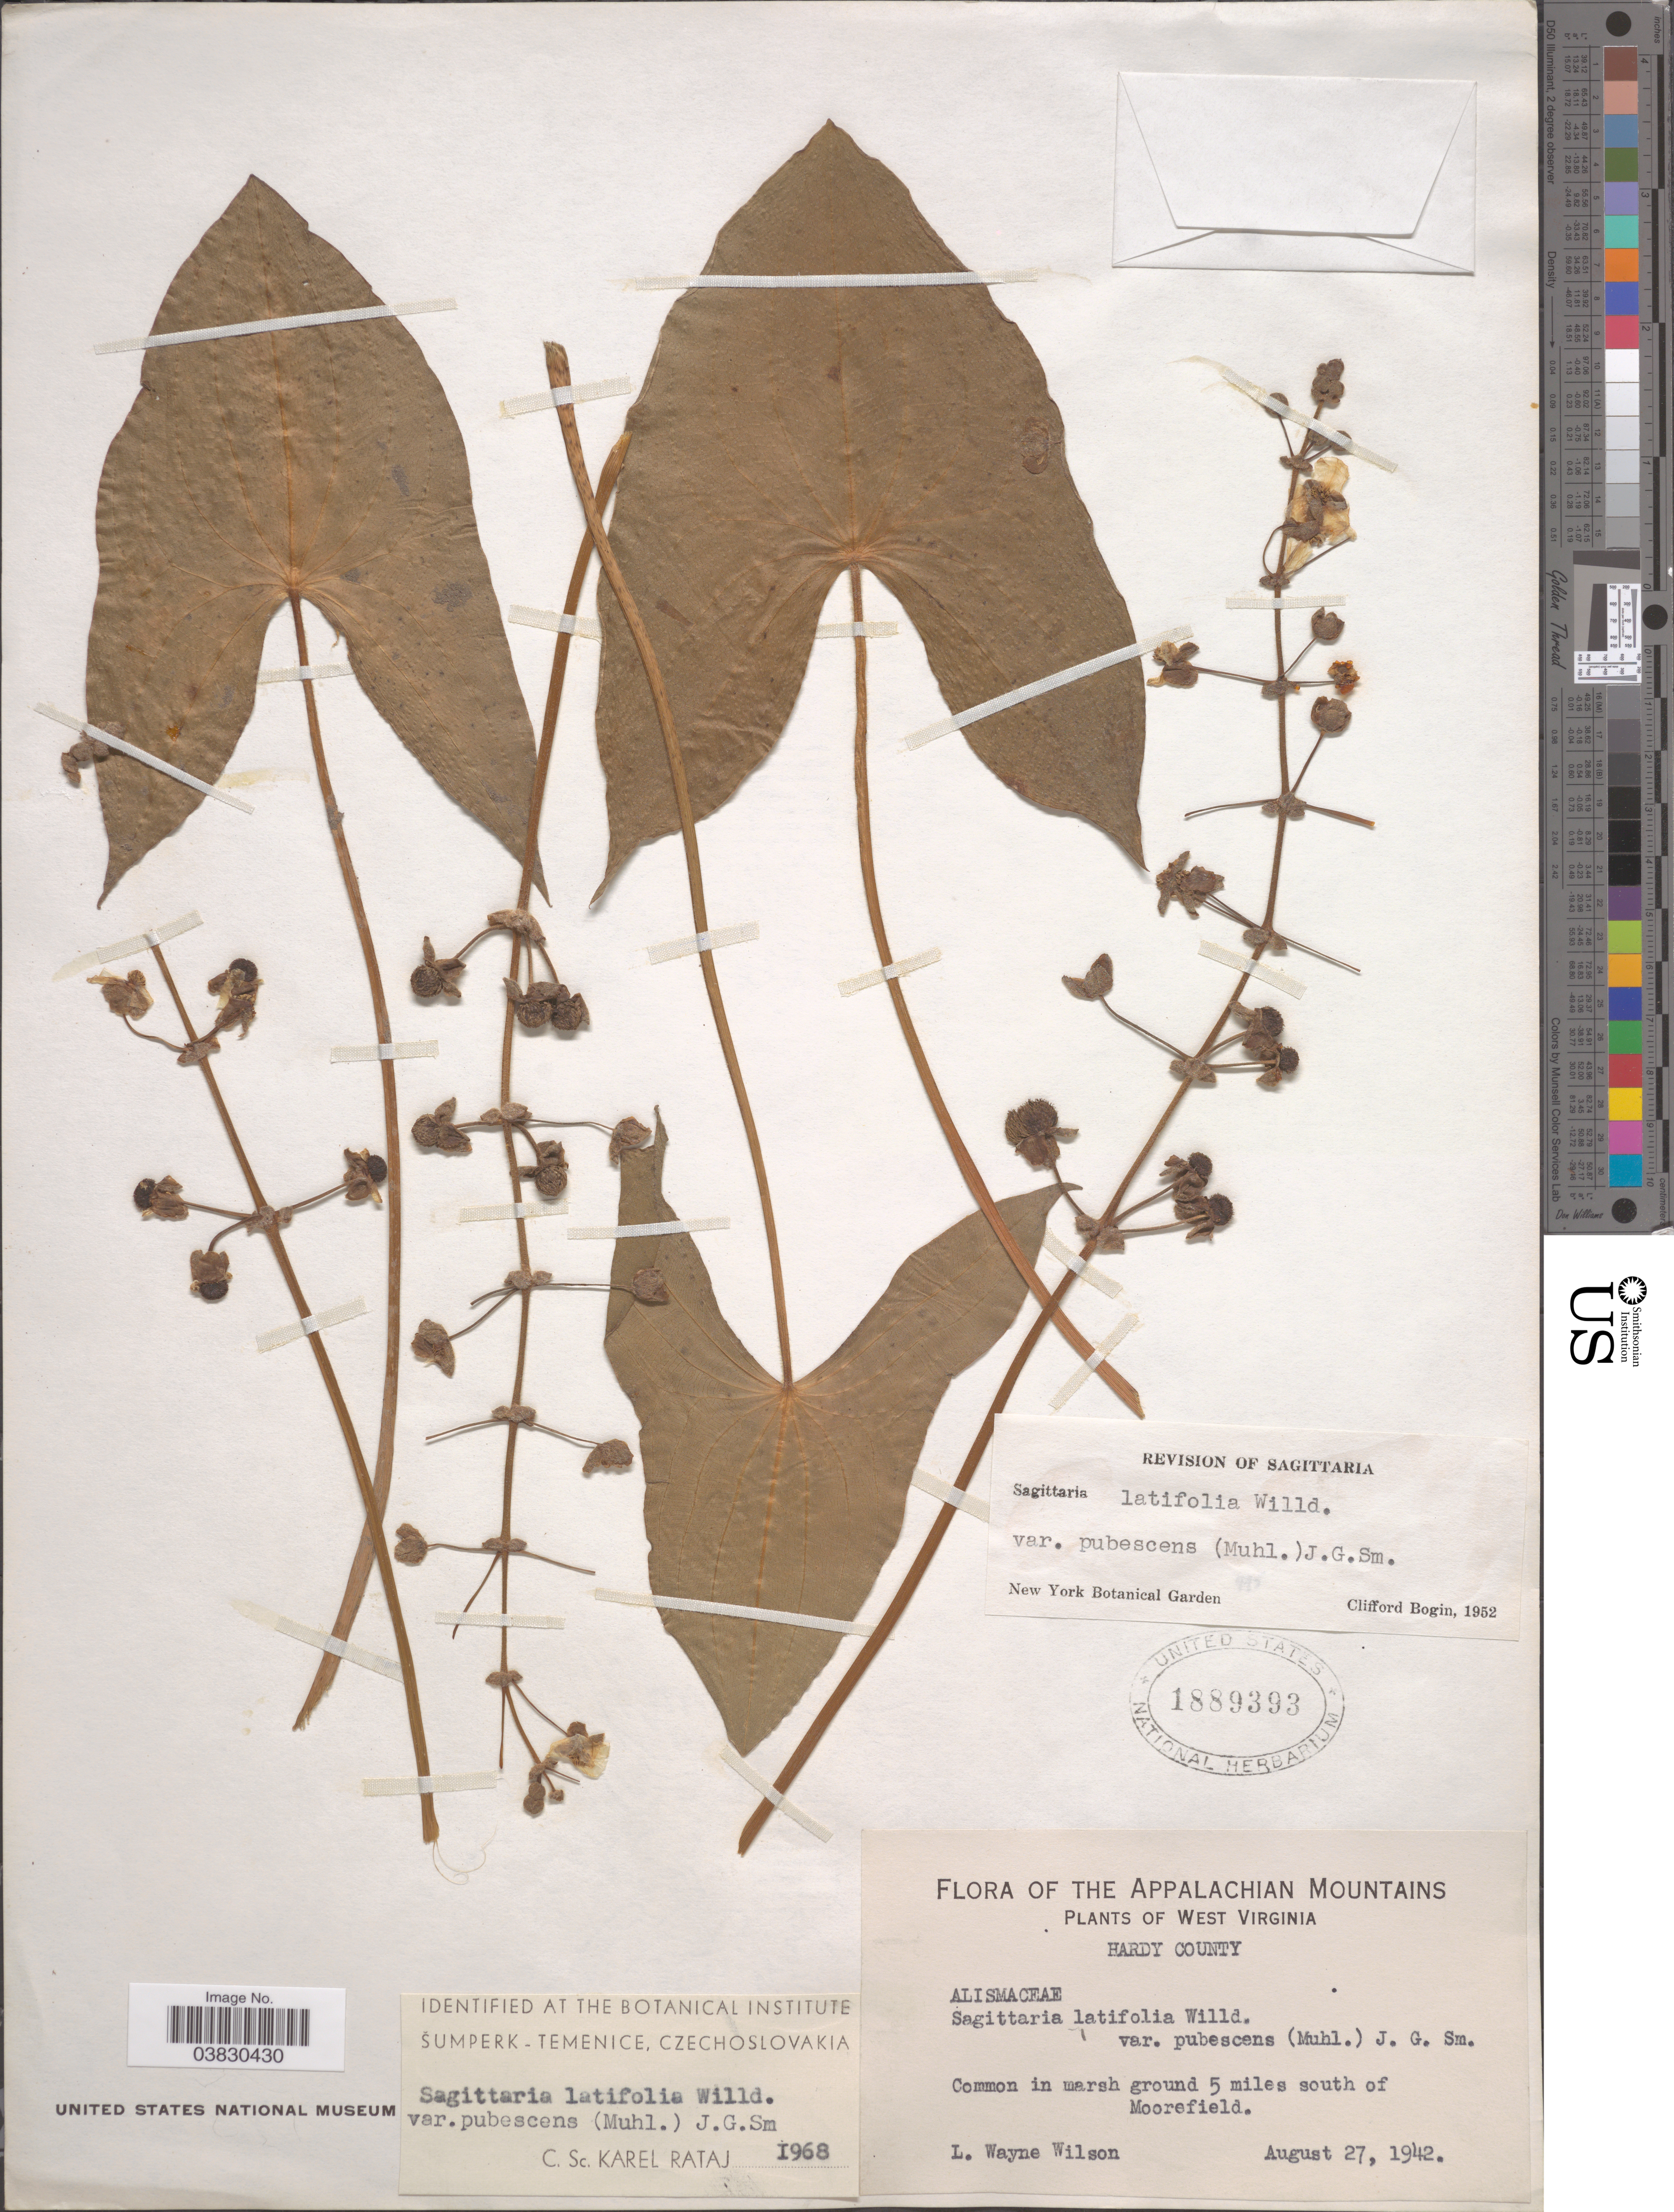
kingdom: Plantae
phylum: Tracheophyta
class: Liliopsida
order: Alismatales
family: Alismataceae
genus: Sagittaria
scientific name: Sagittaria latifolia var. pubescens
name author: (Muhl.) J.G. Sm.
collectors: L. W. Wilson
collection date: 1942-08-27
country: United States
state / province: West Virginia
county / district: Hardy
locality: The Appalachian Mountains. Hardy County. Common in marsh ground 5 miles south of Moorefield.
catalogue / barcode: US 1889393